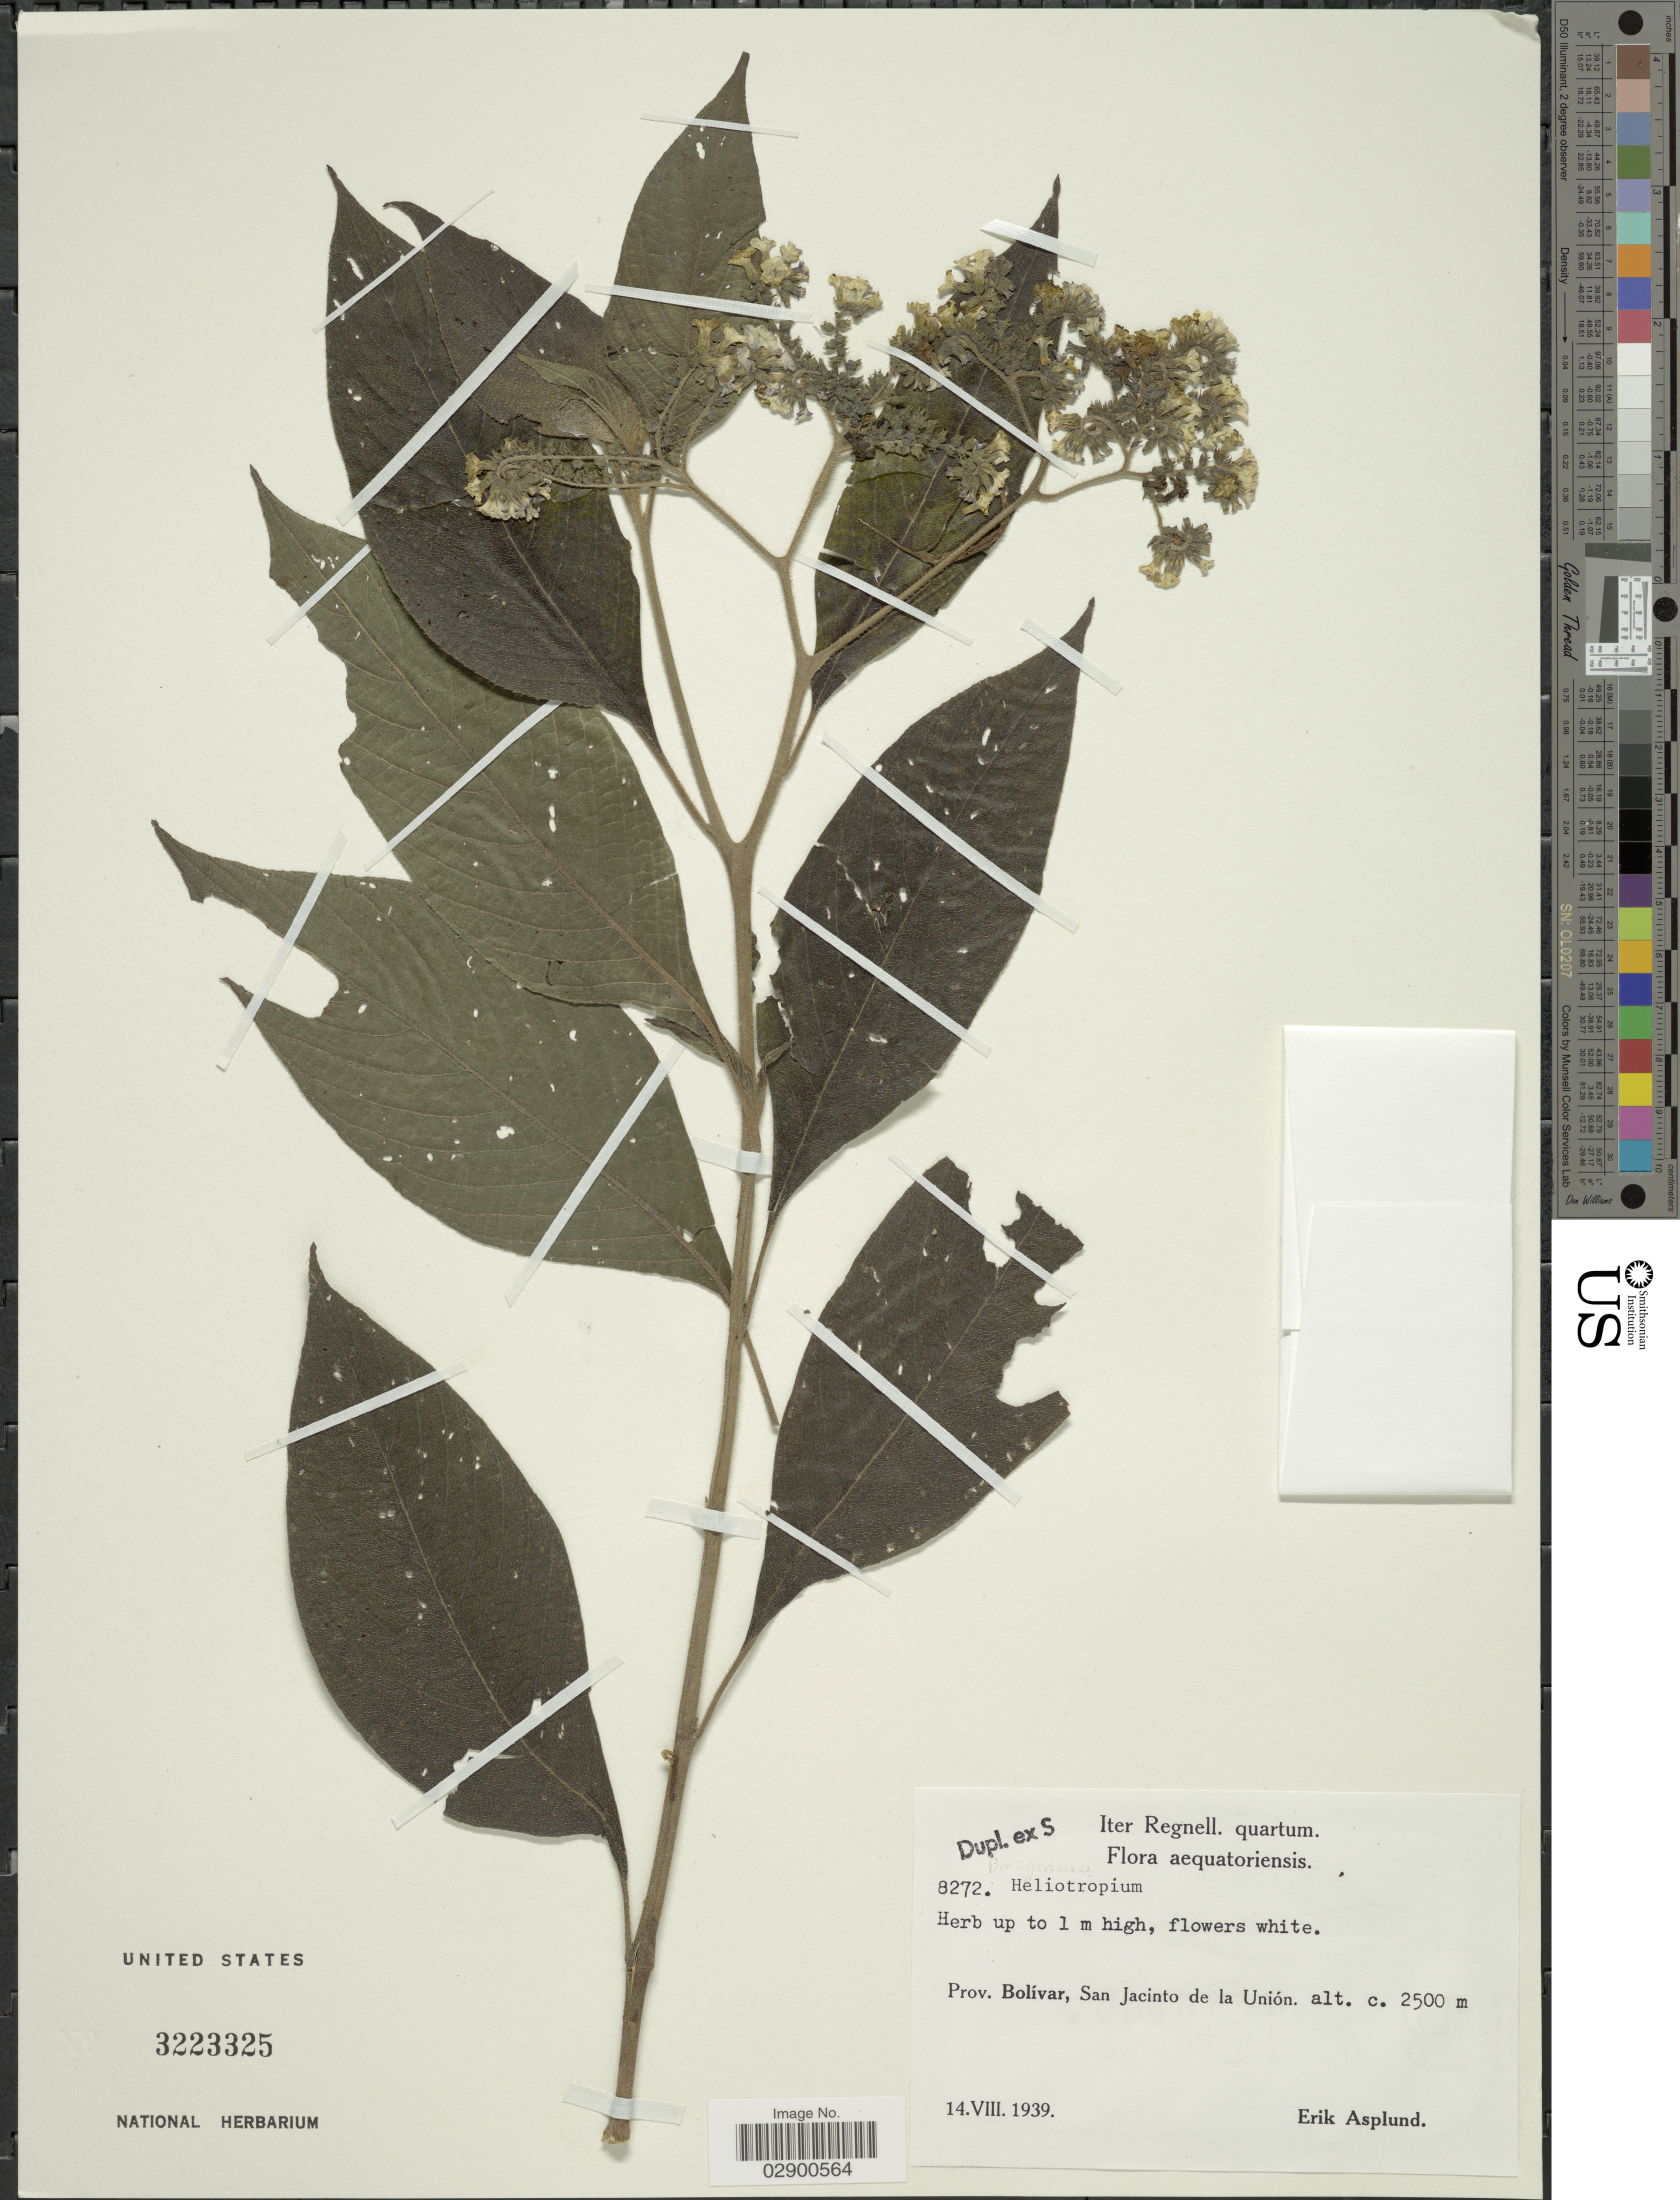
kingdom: Plantae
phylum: Tracheophyta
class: Magnoliopsida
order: Boraginales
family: Heliotropiaceae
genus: Heliotropium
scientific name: Heliotropium rufipilum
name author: (Benth.) I.M. Johnst.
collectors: E. Asplund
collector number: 8272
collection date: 1939-08-14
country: Ecuador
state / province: Bolívar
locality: San Jacinto de la Unión.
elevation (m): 2500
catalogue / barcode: US 3223325